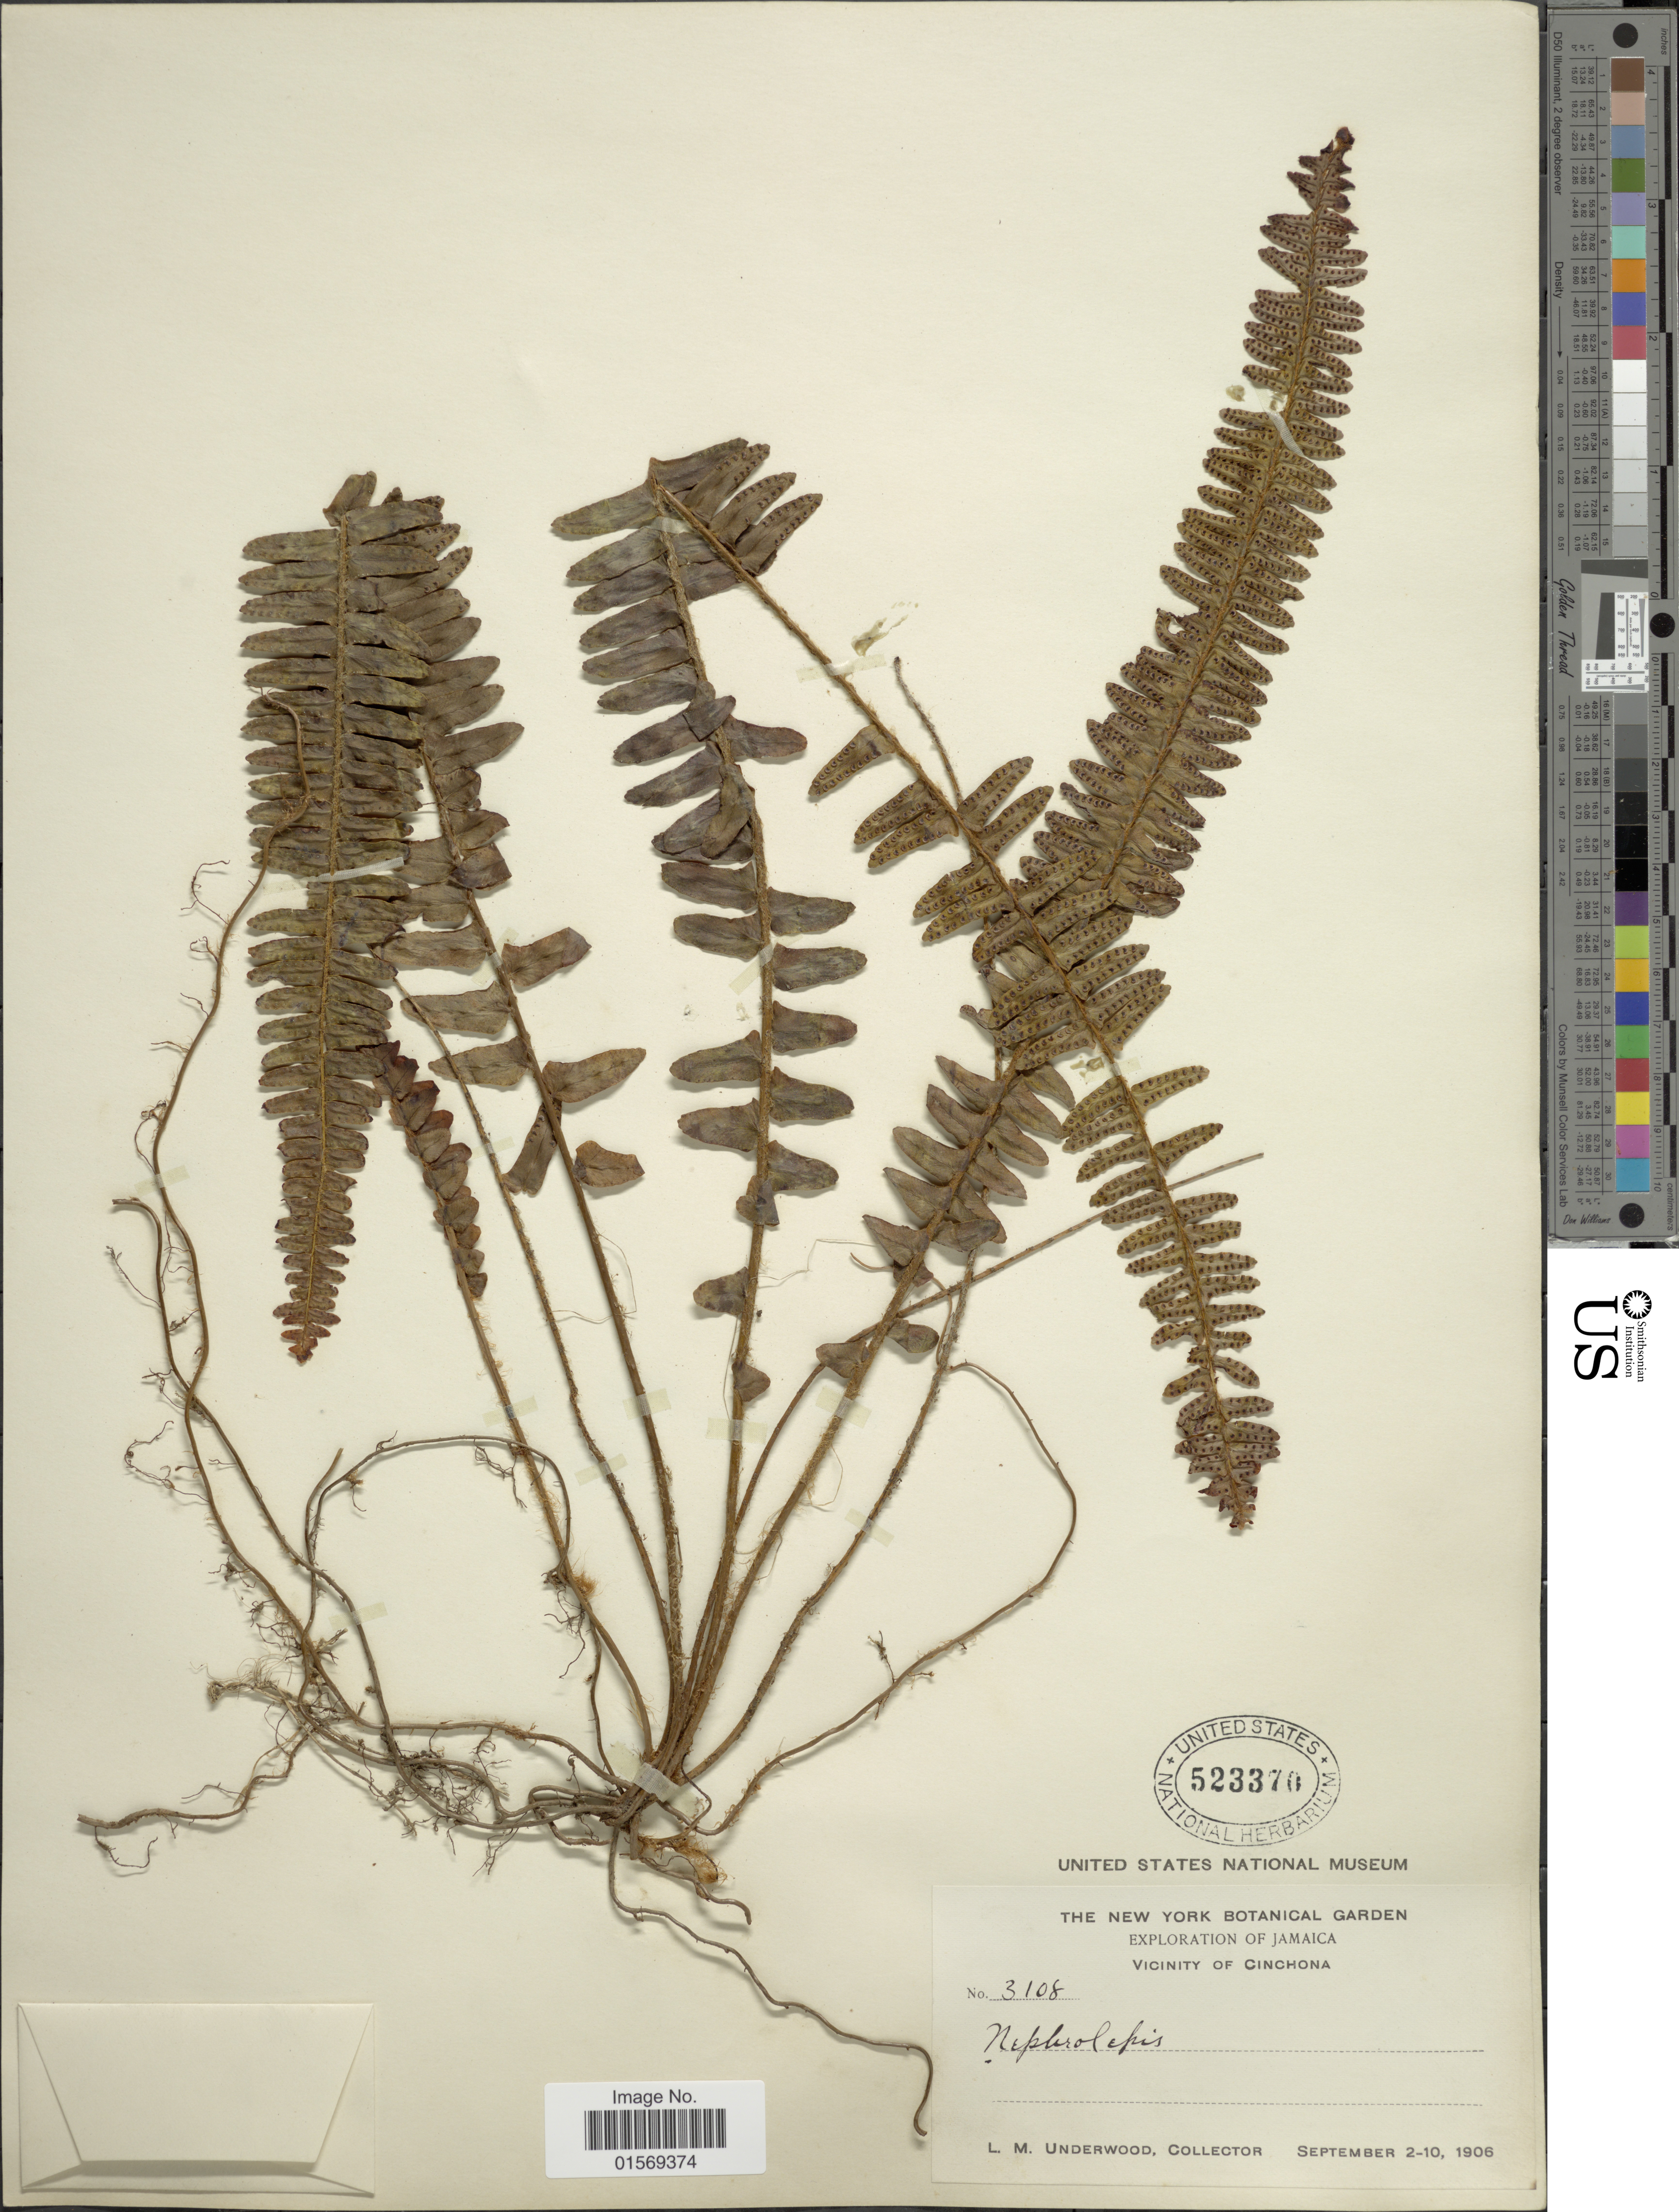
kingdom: Plantae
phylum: Tracheophyta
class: Polypodiopsida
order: Polypodiales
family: Nephrolepidaceae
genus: Nephrolepis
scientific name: Nephrolepis cordifolia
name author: (L.) C. Presl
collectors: L. M. Underwood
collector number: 3108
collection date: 1906-09-02/1906-09-10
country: Jamaica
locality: Jamaica, Vicinity of Cinchona.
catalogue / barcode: US 523370